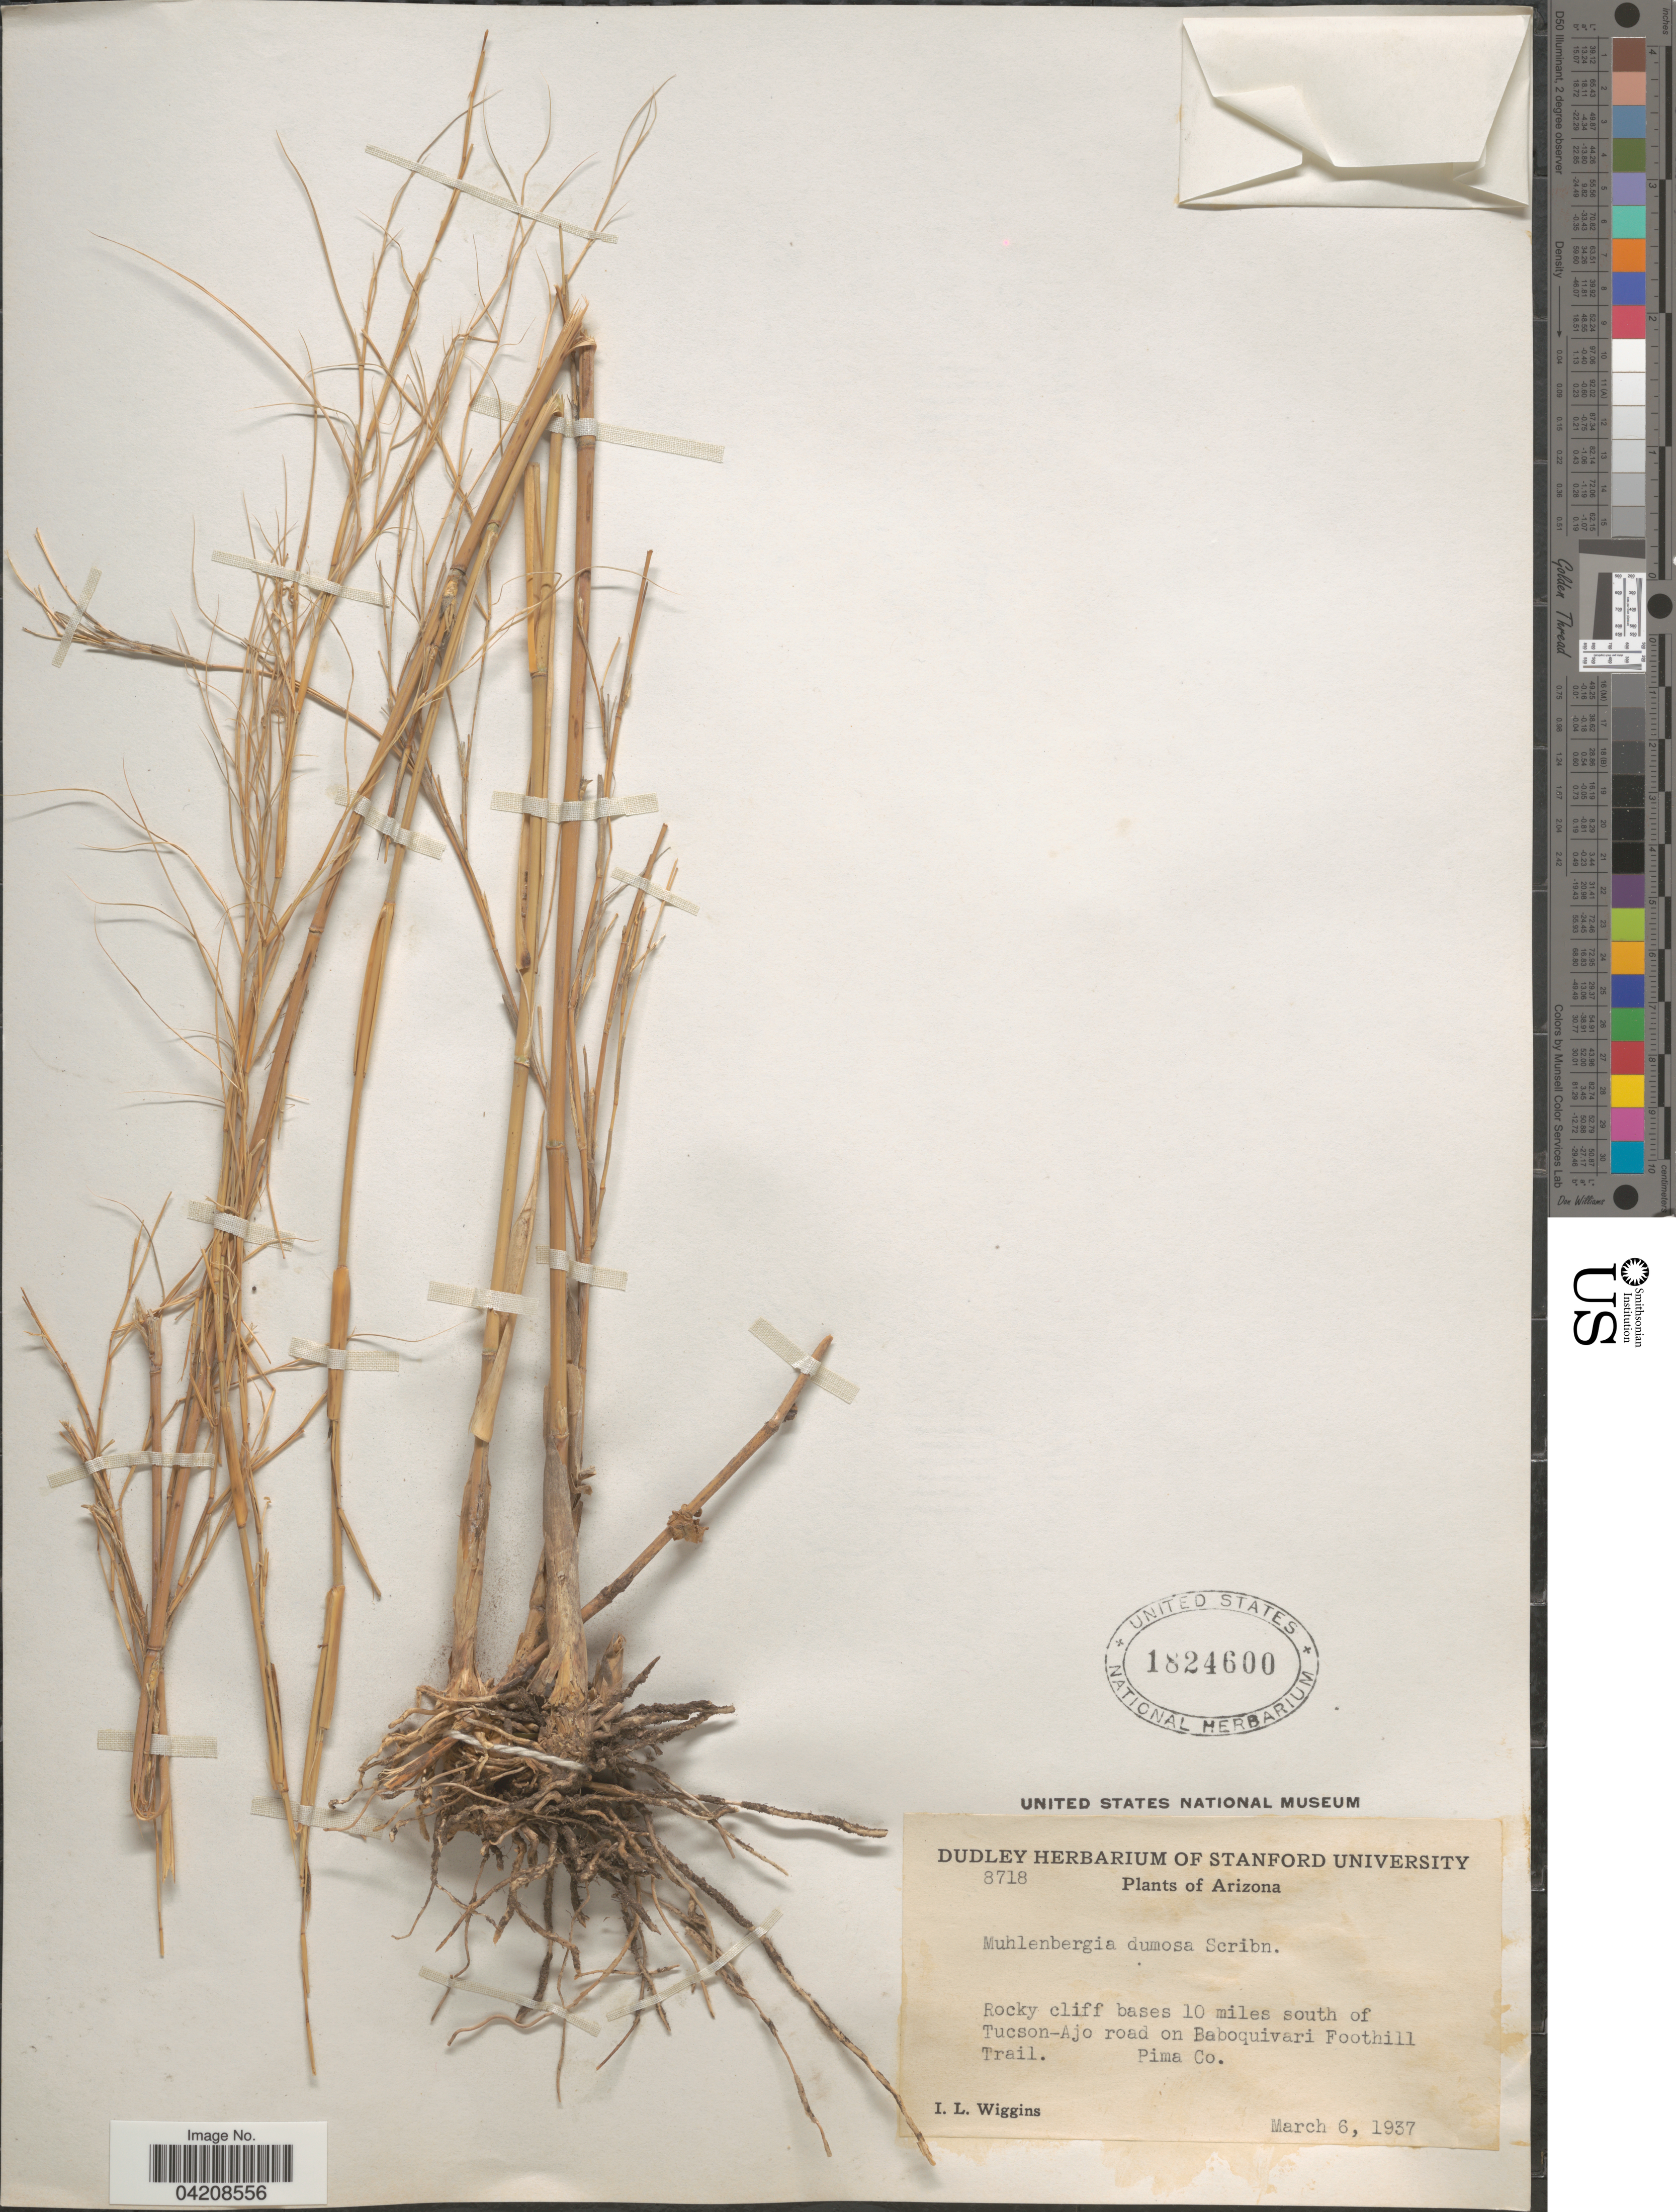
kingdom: Plantae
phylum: Tracheophyta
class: Liliopsida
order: Poales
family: Poaceae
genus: Muhlenbergia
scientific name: Muhlenbergia dumosa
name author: Scribn. ex Vasey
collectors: I. L. Wiggins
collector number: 8718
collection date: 1937-03-06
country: United States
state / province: Arizona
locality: Rocky cliff bases 10 miles south of Tucson-Ajo road on Baboquivari Foothill Trail. Pima Co.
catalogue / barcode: US 1824600